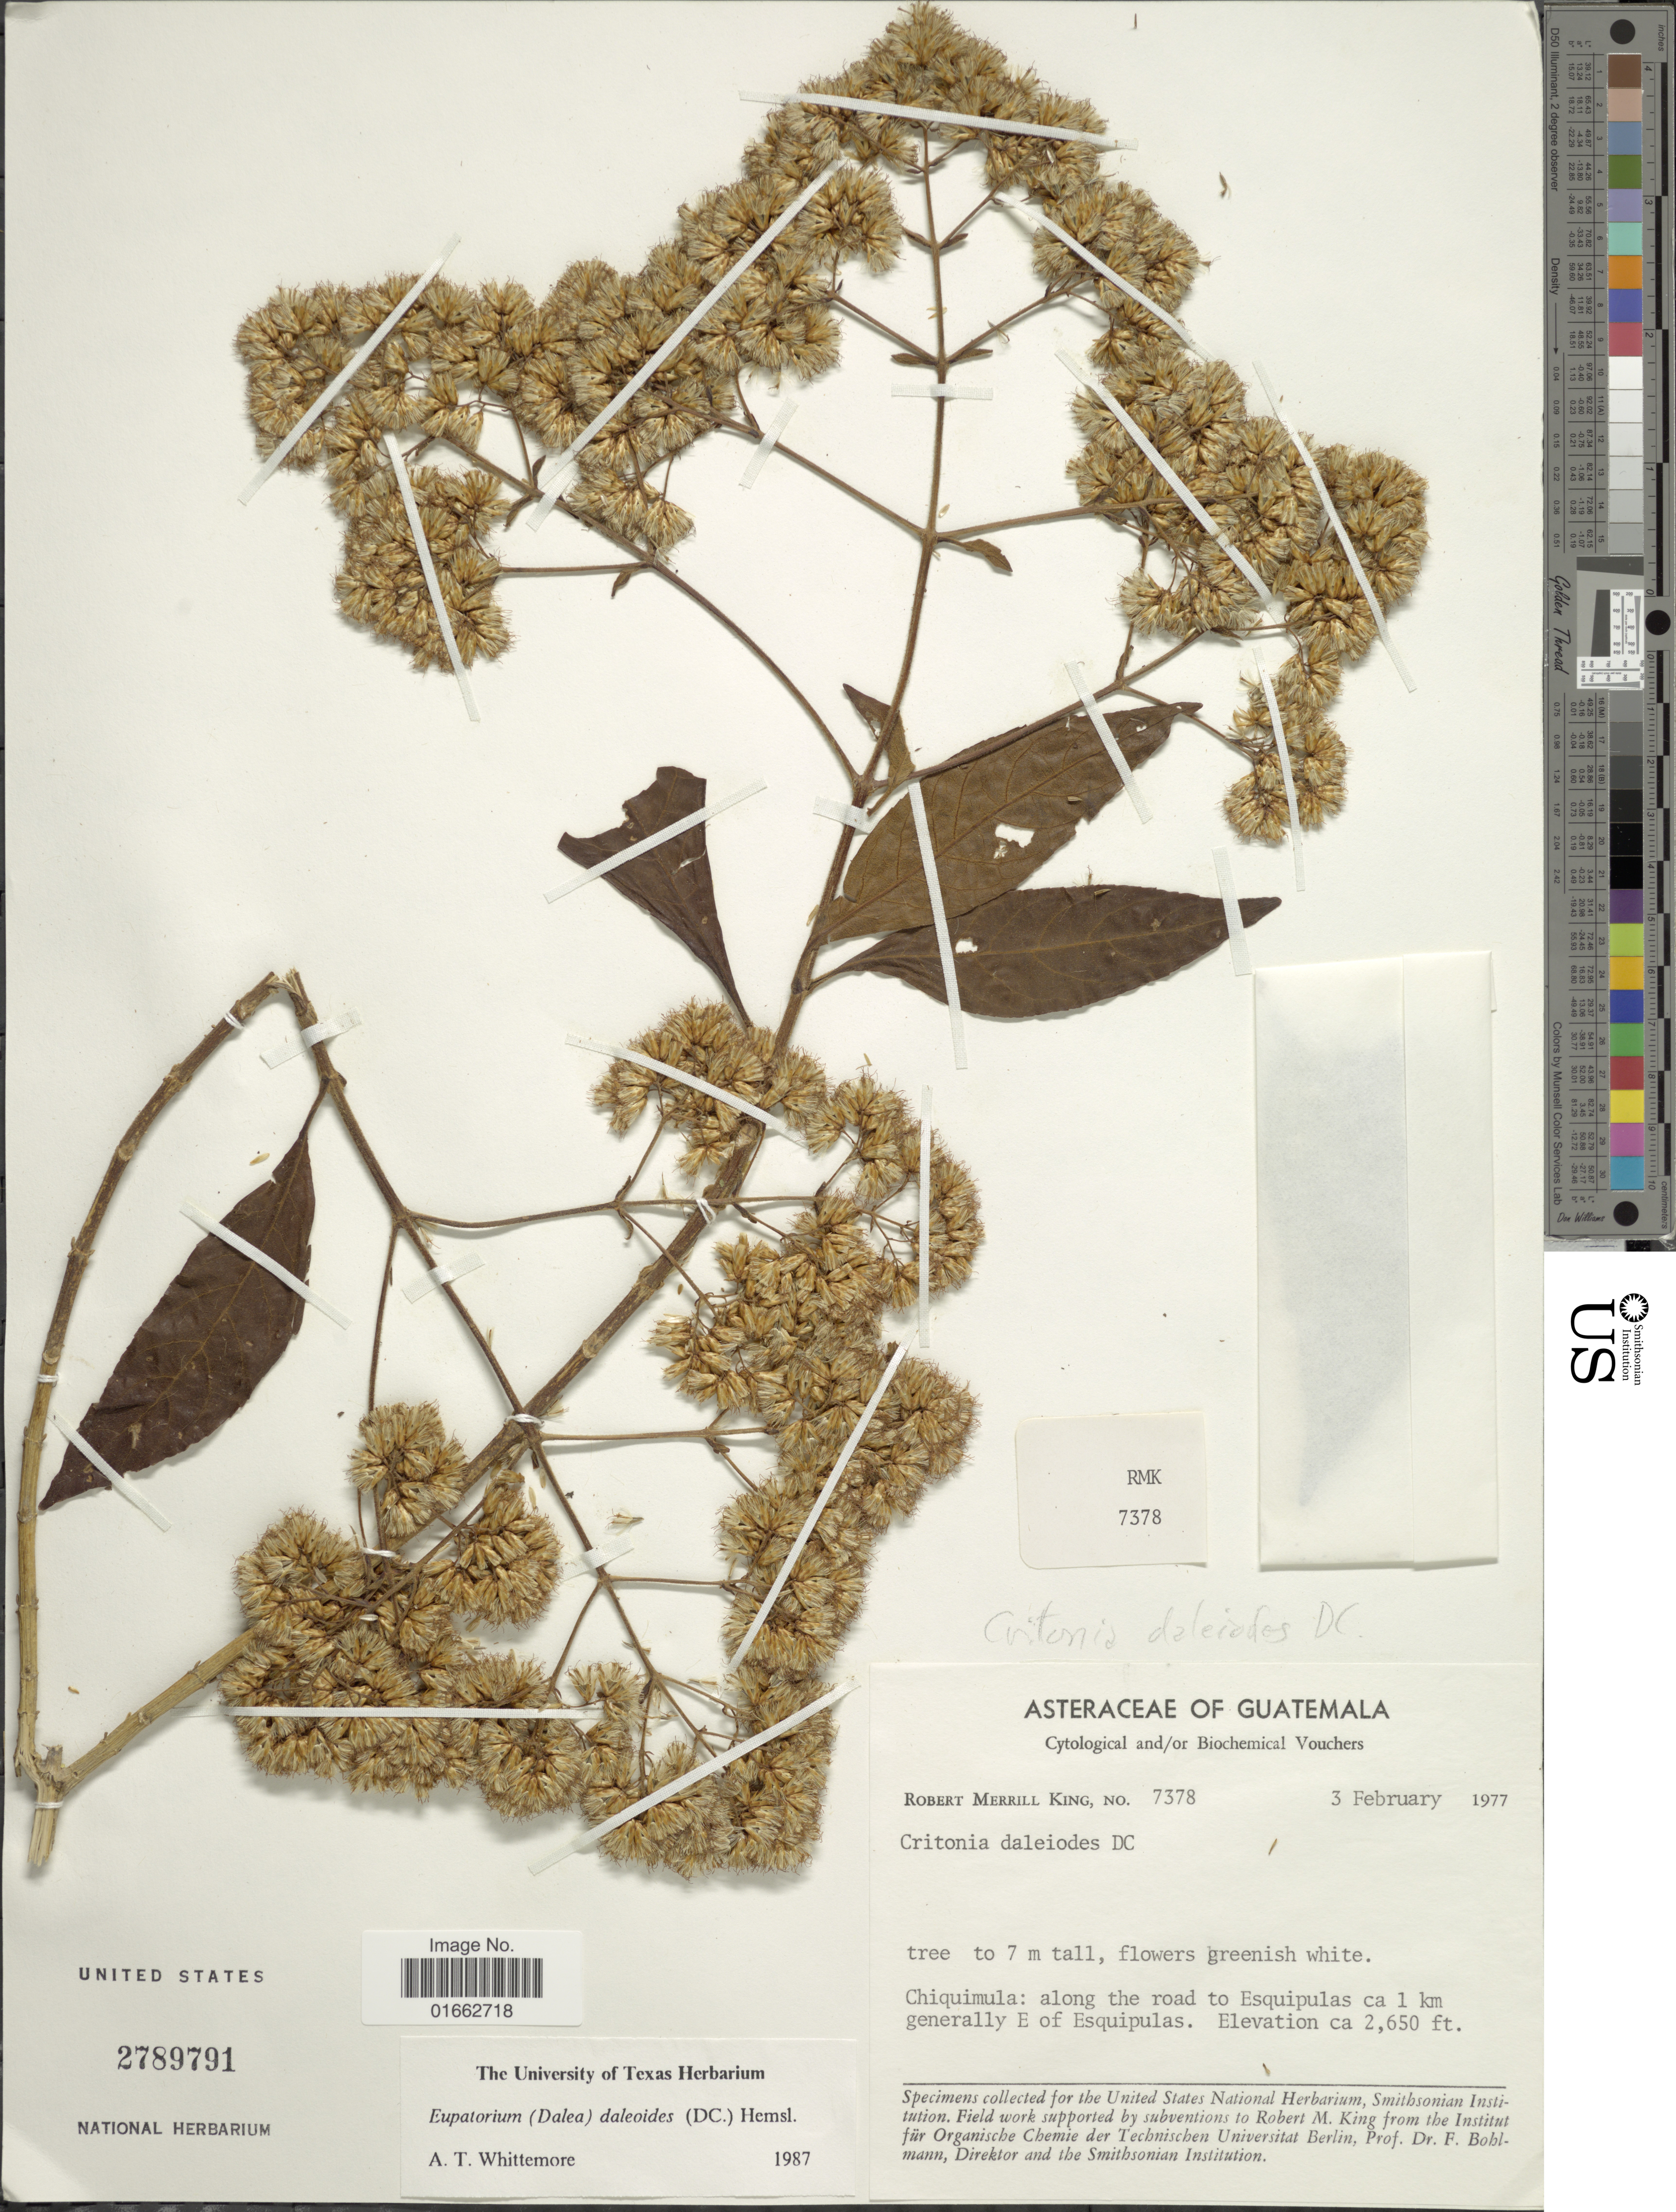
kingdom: Plantae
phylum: Tracheophyta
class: Magnoliopsida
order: Asterales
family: Asteraceae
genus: Critonia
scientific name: Critonia daleoides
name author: DC.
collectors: R. M. King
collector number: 7378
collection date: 1977-02-03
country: Guatemala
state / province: Chiquimula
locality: Along the road to Esquipulas ca 1 km generally E of Esquipulas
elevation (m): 808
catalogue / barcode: US 2789791